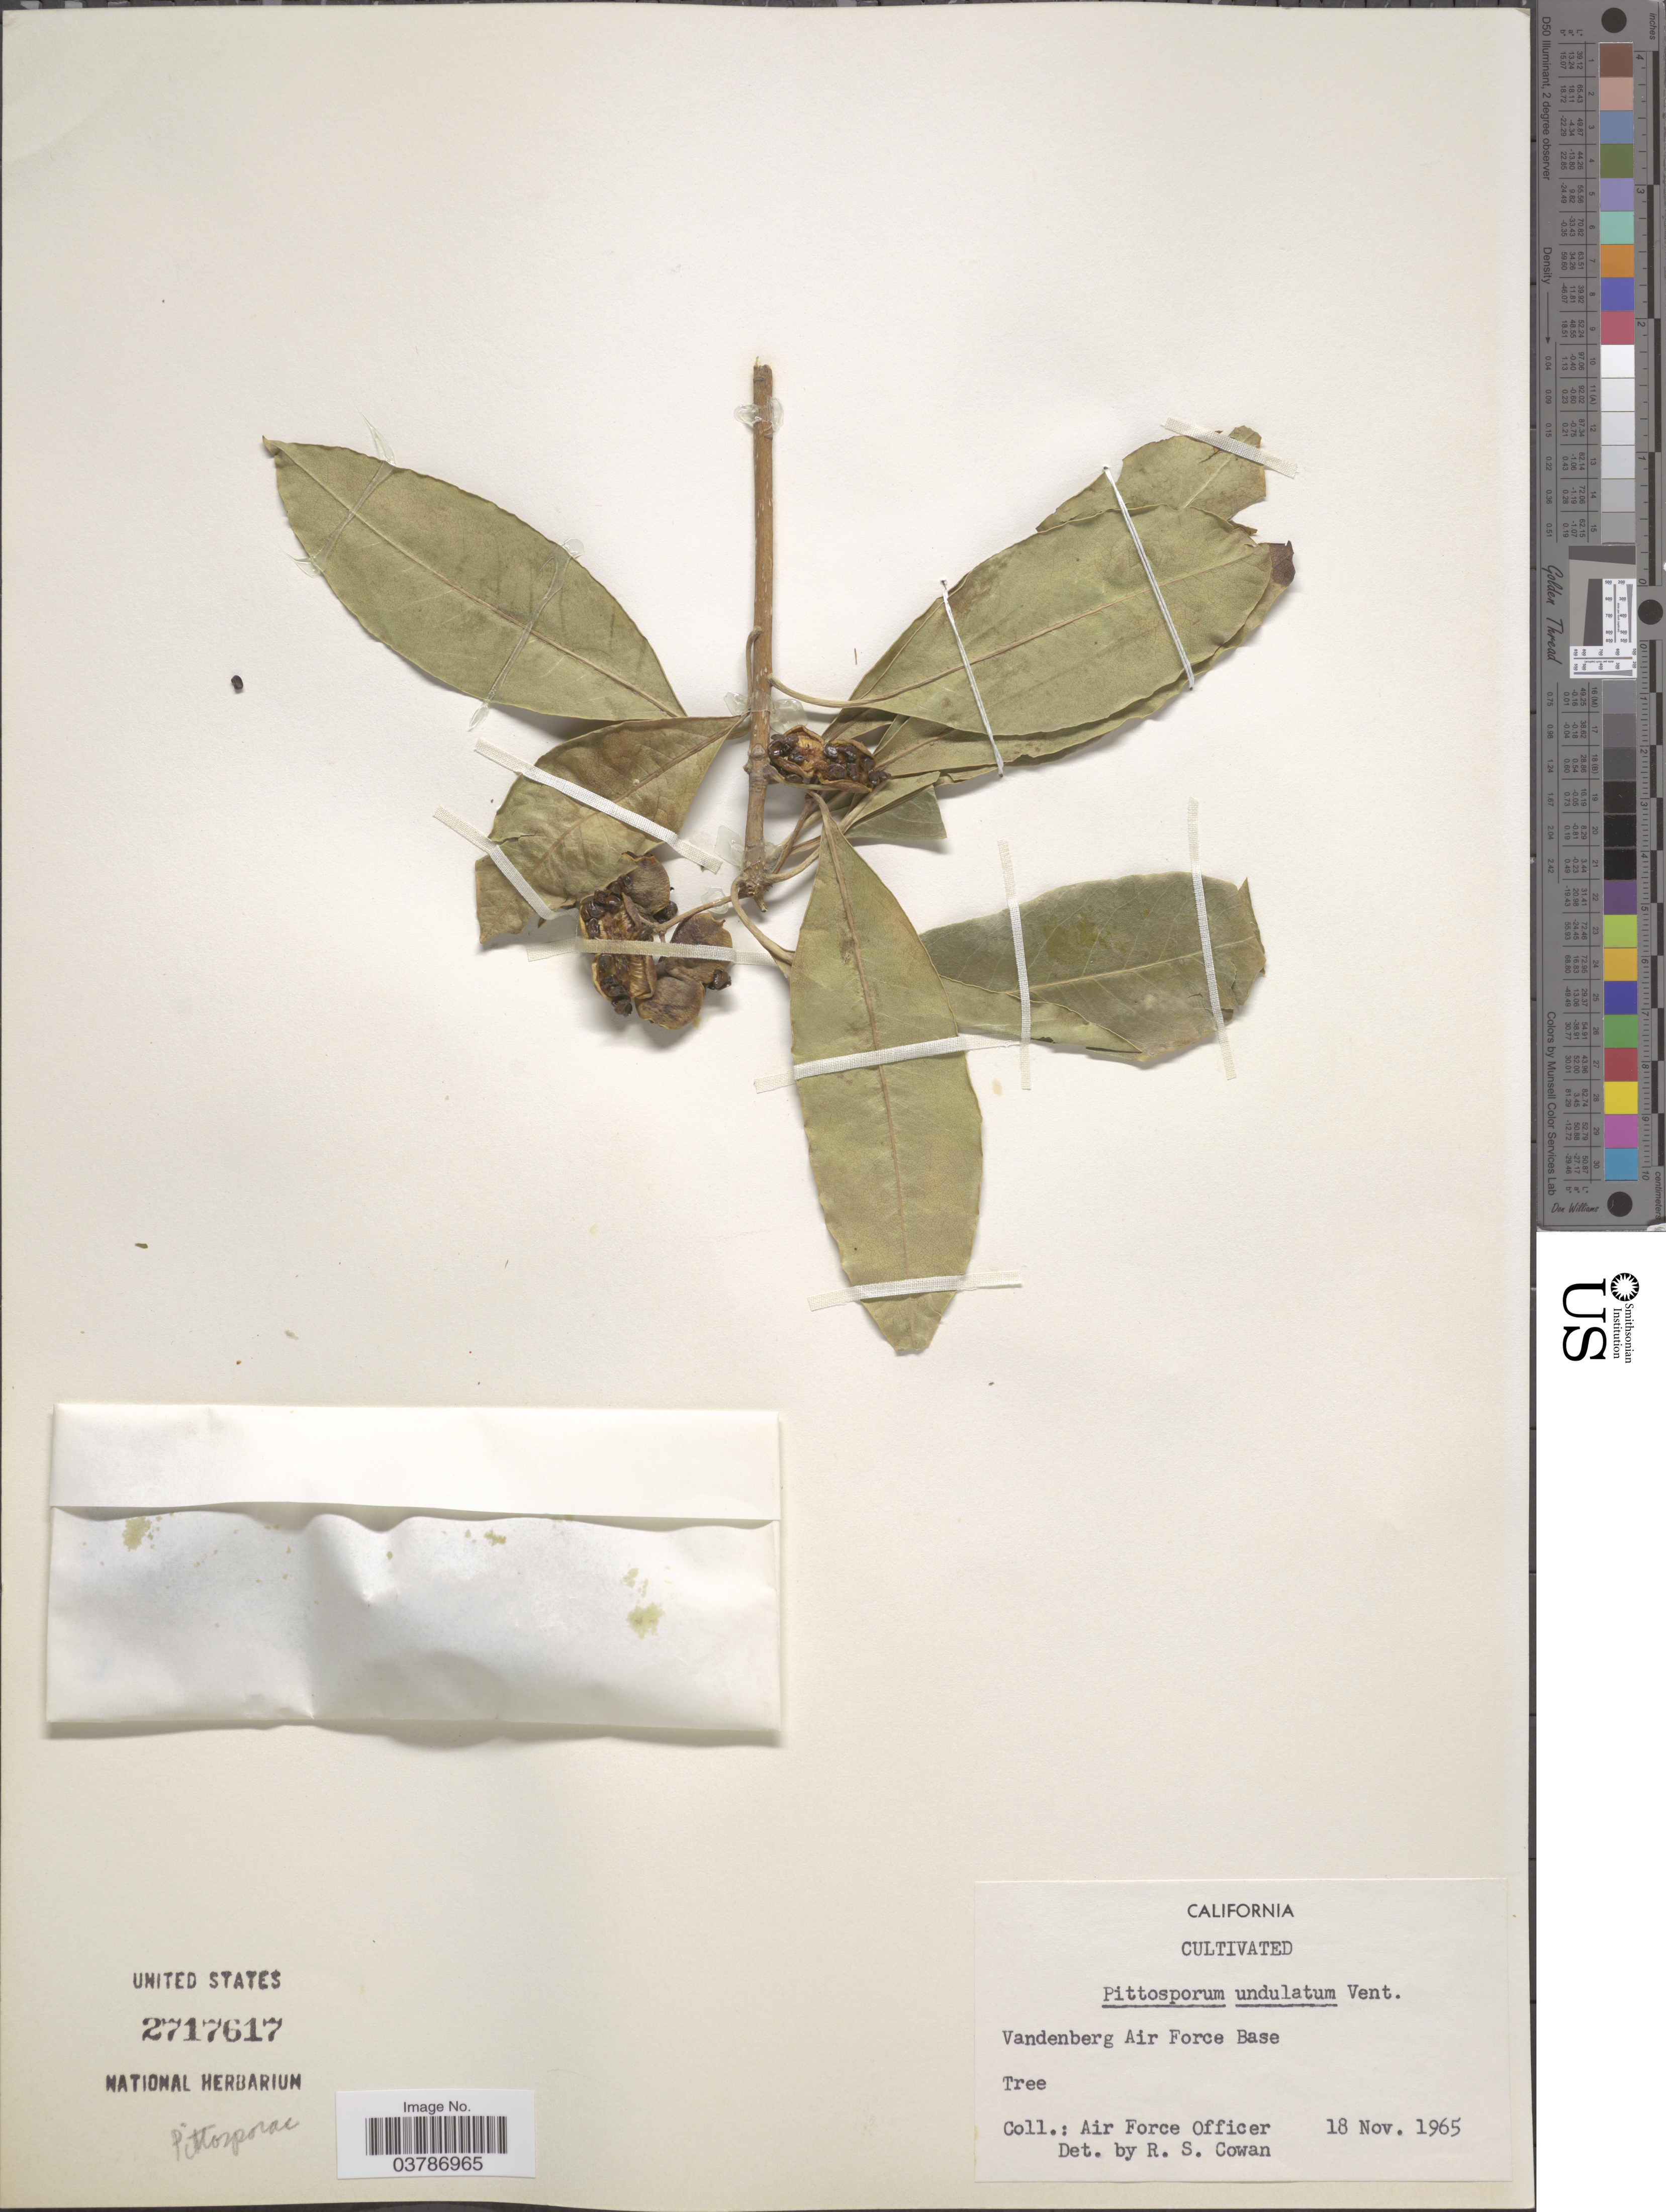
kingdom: Plantae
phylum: Tracheophyta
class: Magnoliopsida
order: Apiales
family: Pittosporaceae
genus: Pittosporum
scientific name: Pittosporum undulatum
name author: Vent.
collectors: Air Force Officer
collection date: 1965-11-18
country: United States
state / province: California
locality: Vanderberg Air Force Base.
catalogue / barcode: US 2717617